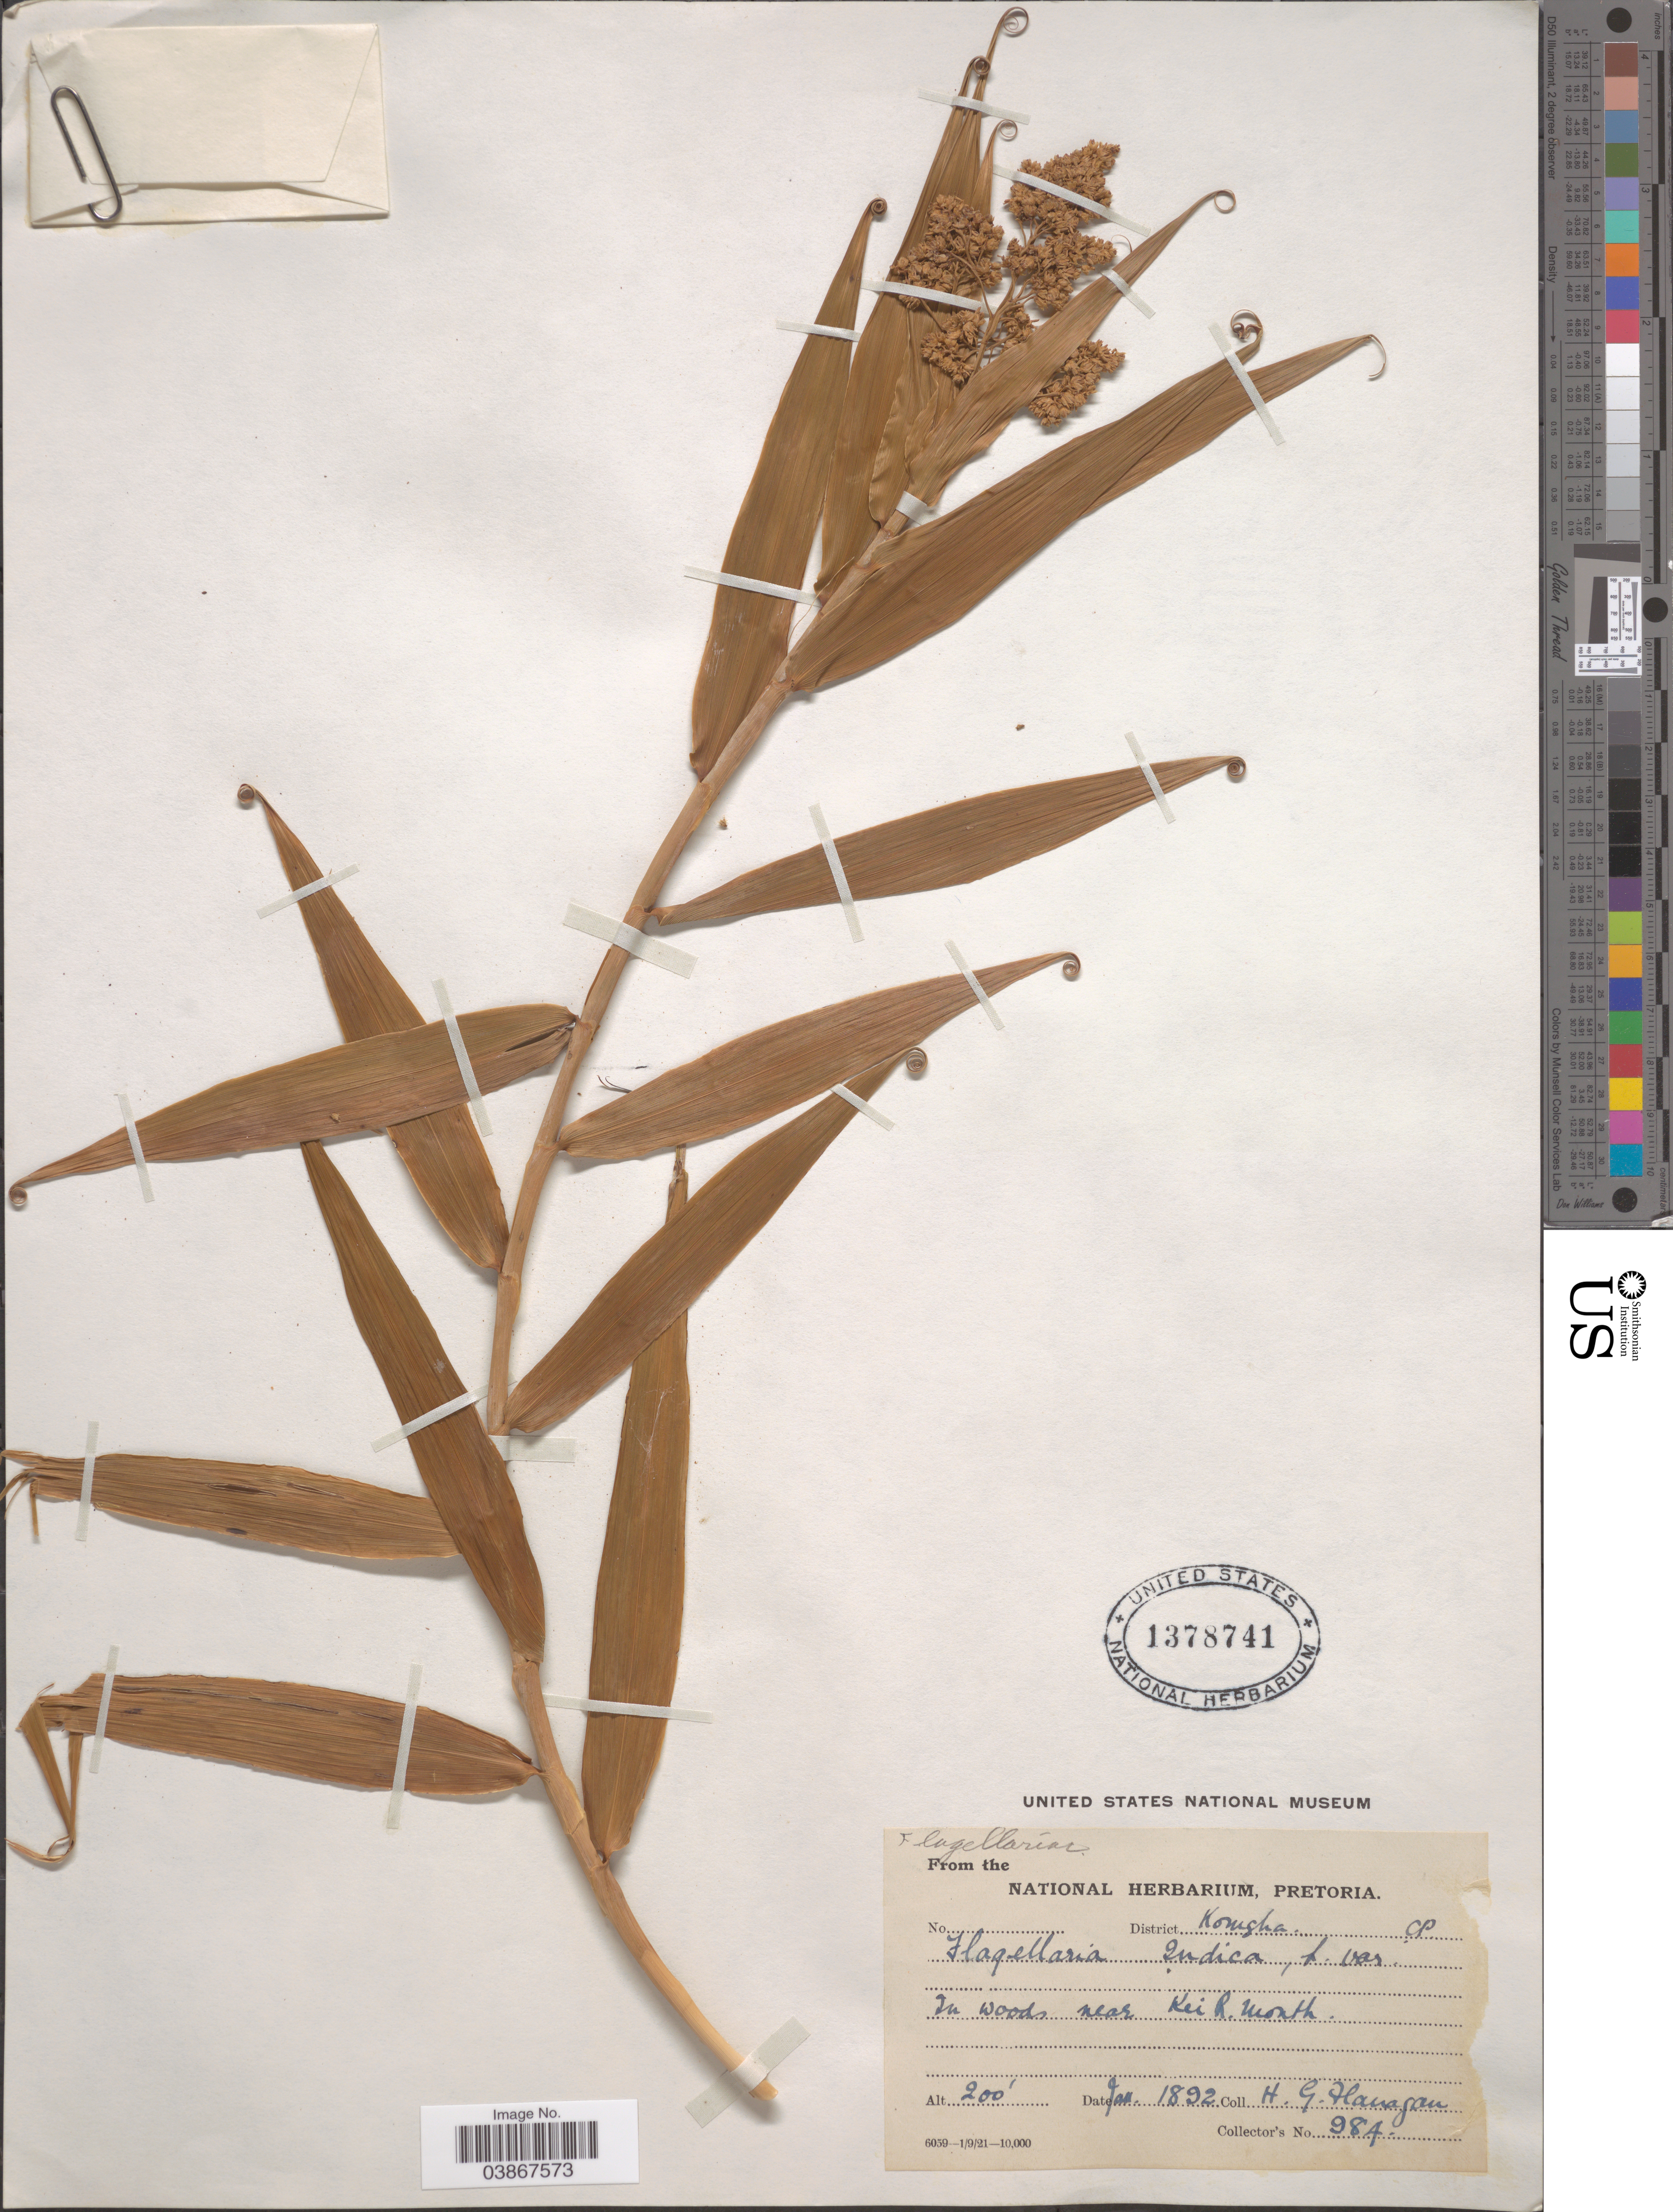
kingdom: Plantae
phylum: Tracheophyta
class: Liliopsida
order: Poales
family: Flagellariaceae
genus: Flagellaria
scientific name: Flagellaria indica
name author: L.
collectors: H. Hanagan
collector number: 984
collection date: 1892-01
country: South Africa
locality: District Komgha. In woods near Kei R. Mouth.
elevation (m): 61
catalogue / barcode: US 1378741